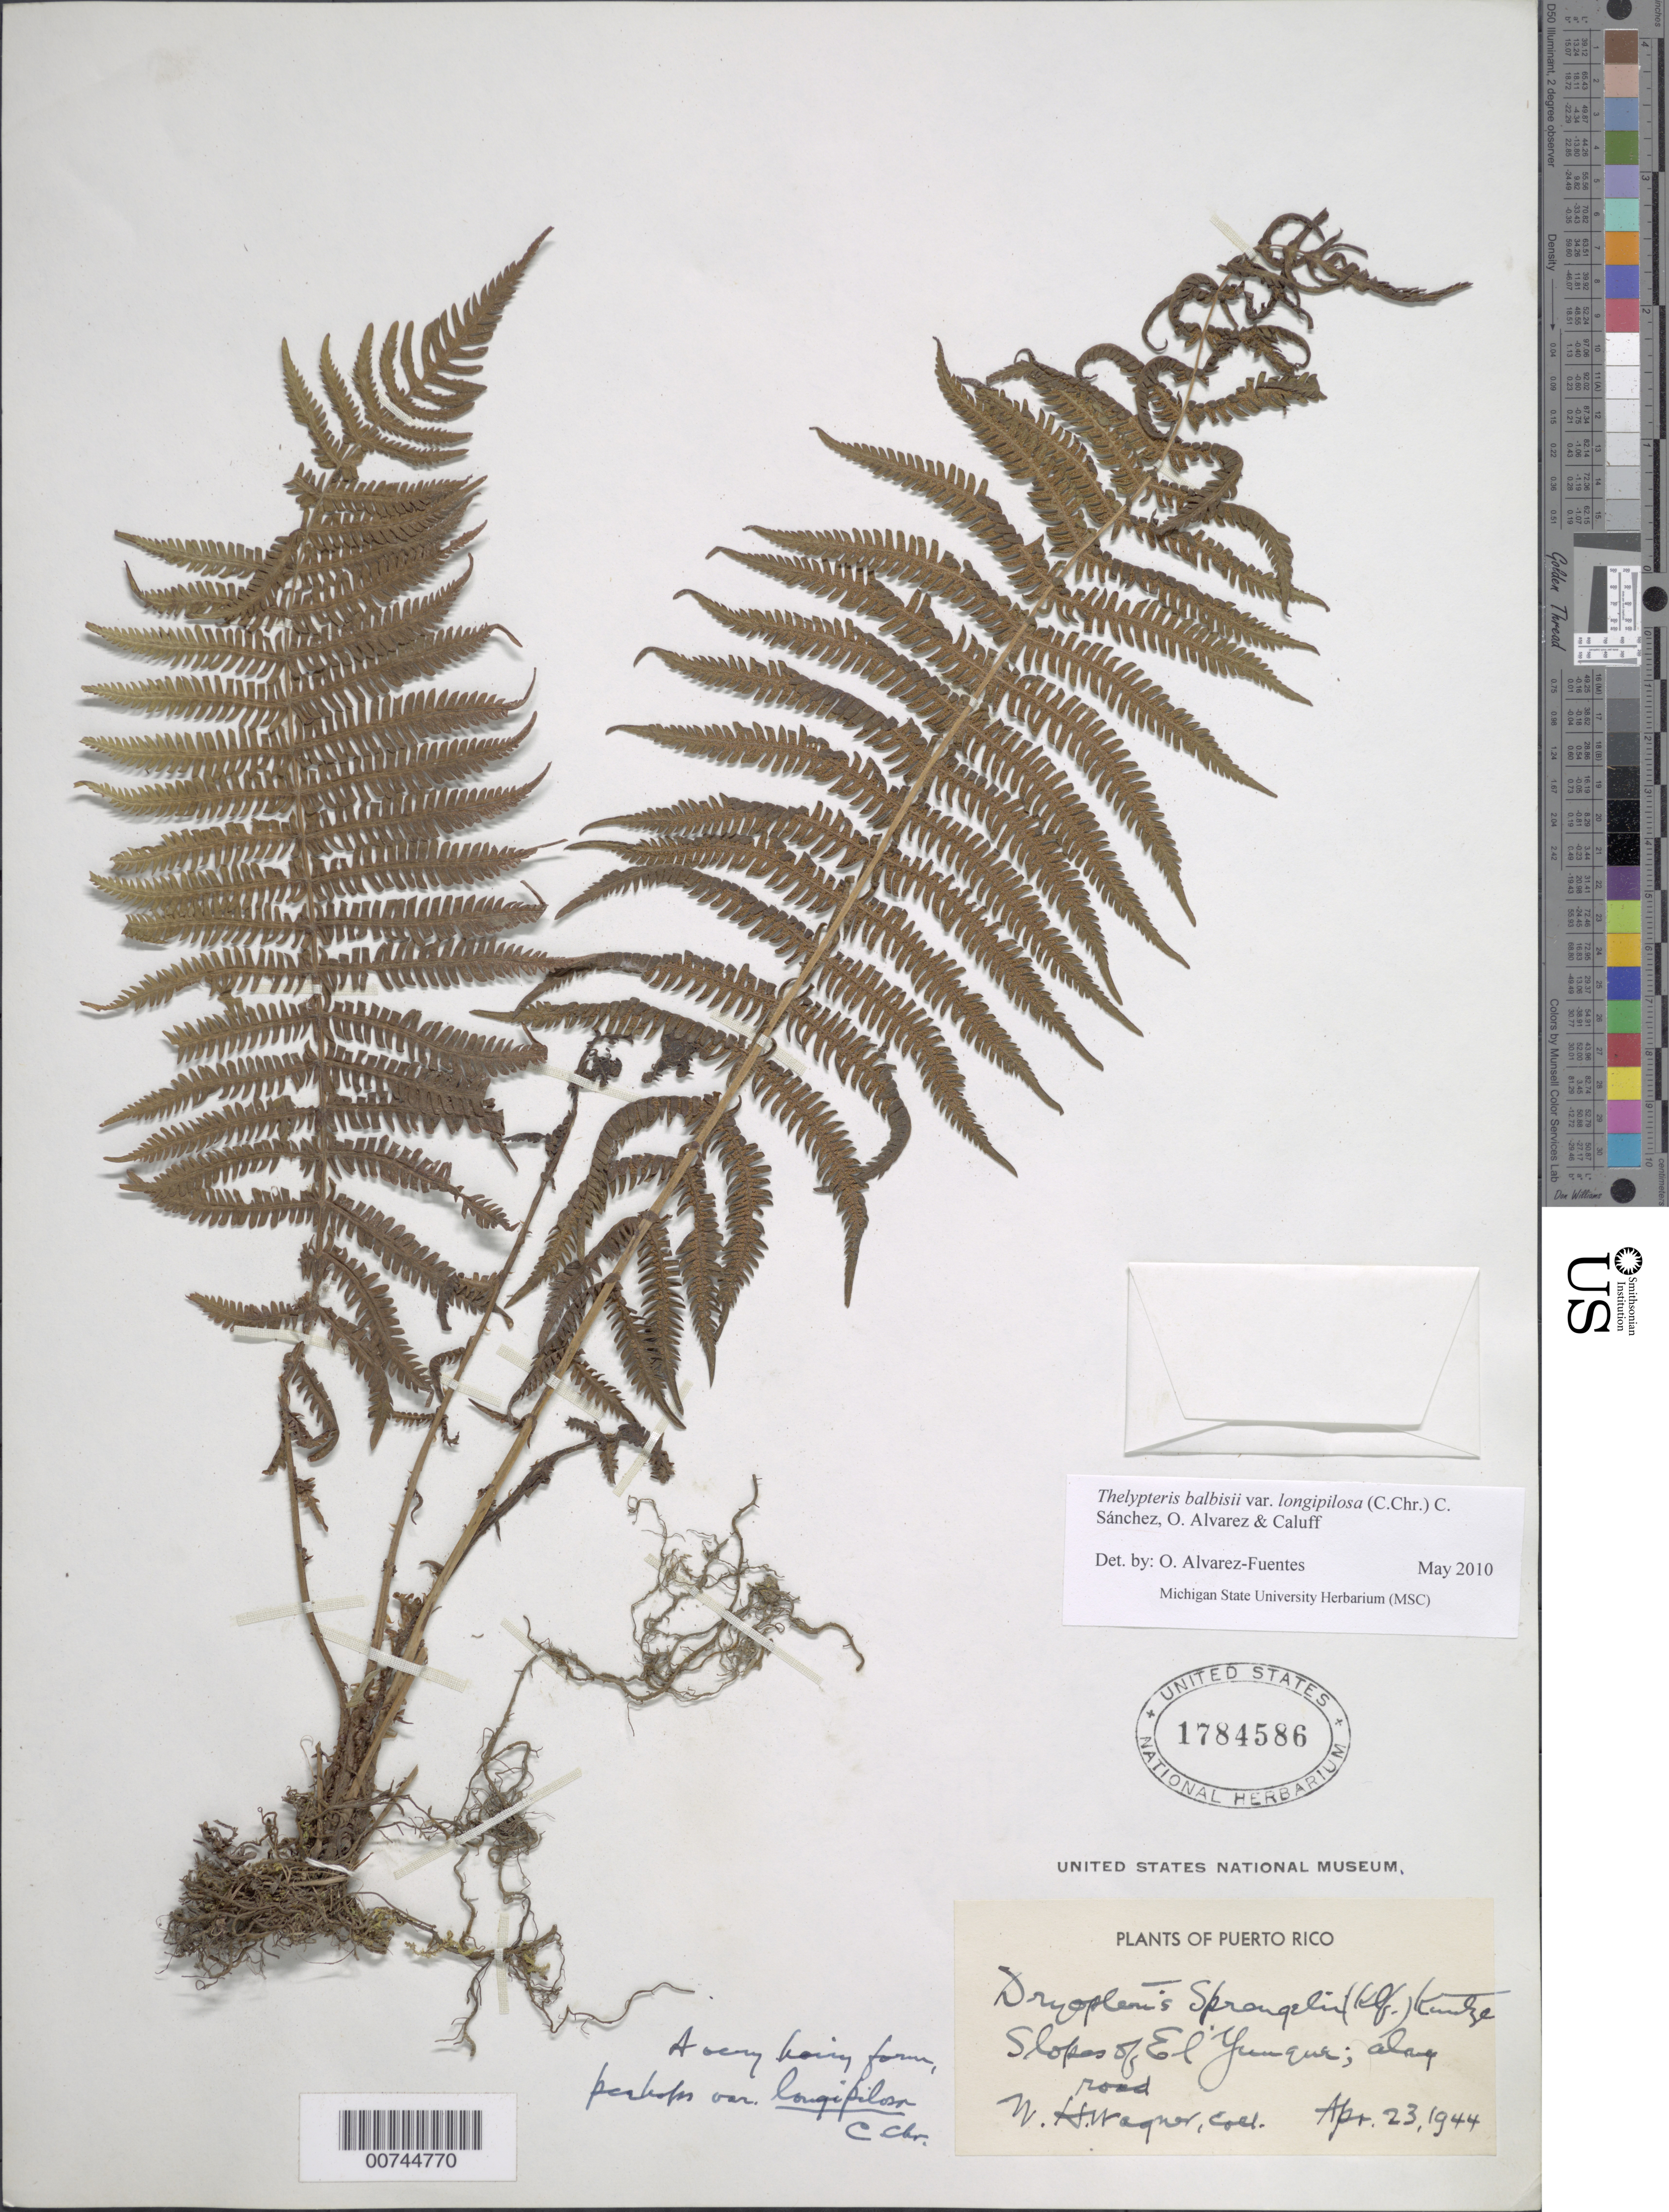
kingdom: Plantae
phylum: Tracheophyta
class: Polypodiopsida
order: Polypodiales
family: Thelypteridaceae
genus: Amauropelta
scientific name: Amauropelta balbisii (Spreng.) comb. nov., ined. 2015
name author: (Spreng.)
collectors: W. H. Wagner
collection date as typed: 23 Apr 1944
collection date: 1944-04-23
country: Puerto Rico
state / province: Río Grande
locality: Slopes of El Yunque; along road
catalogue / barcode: US 1784586